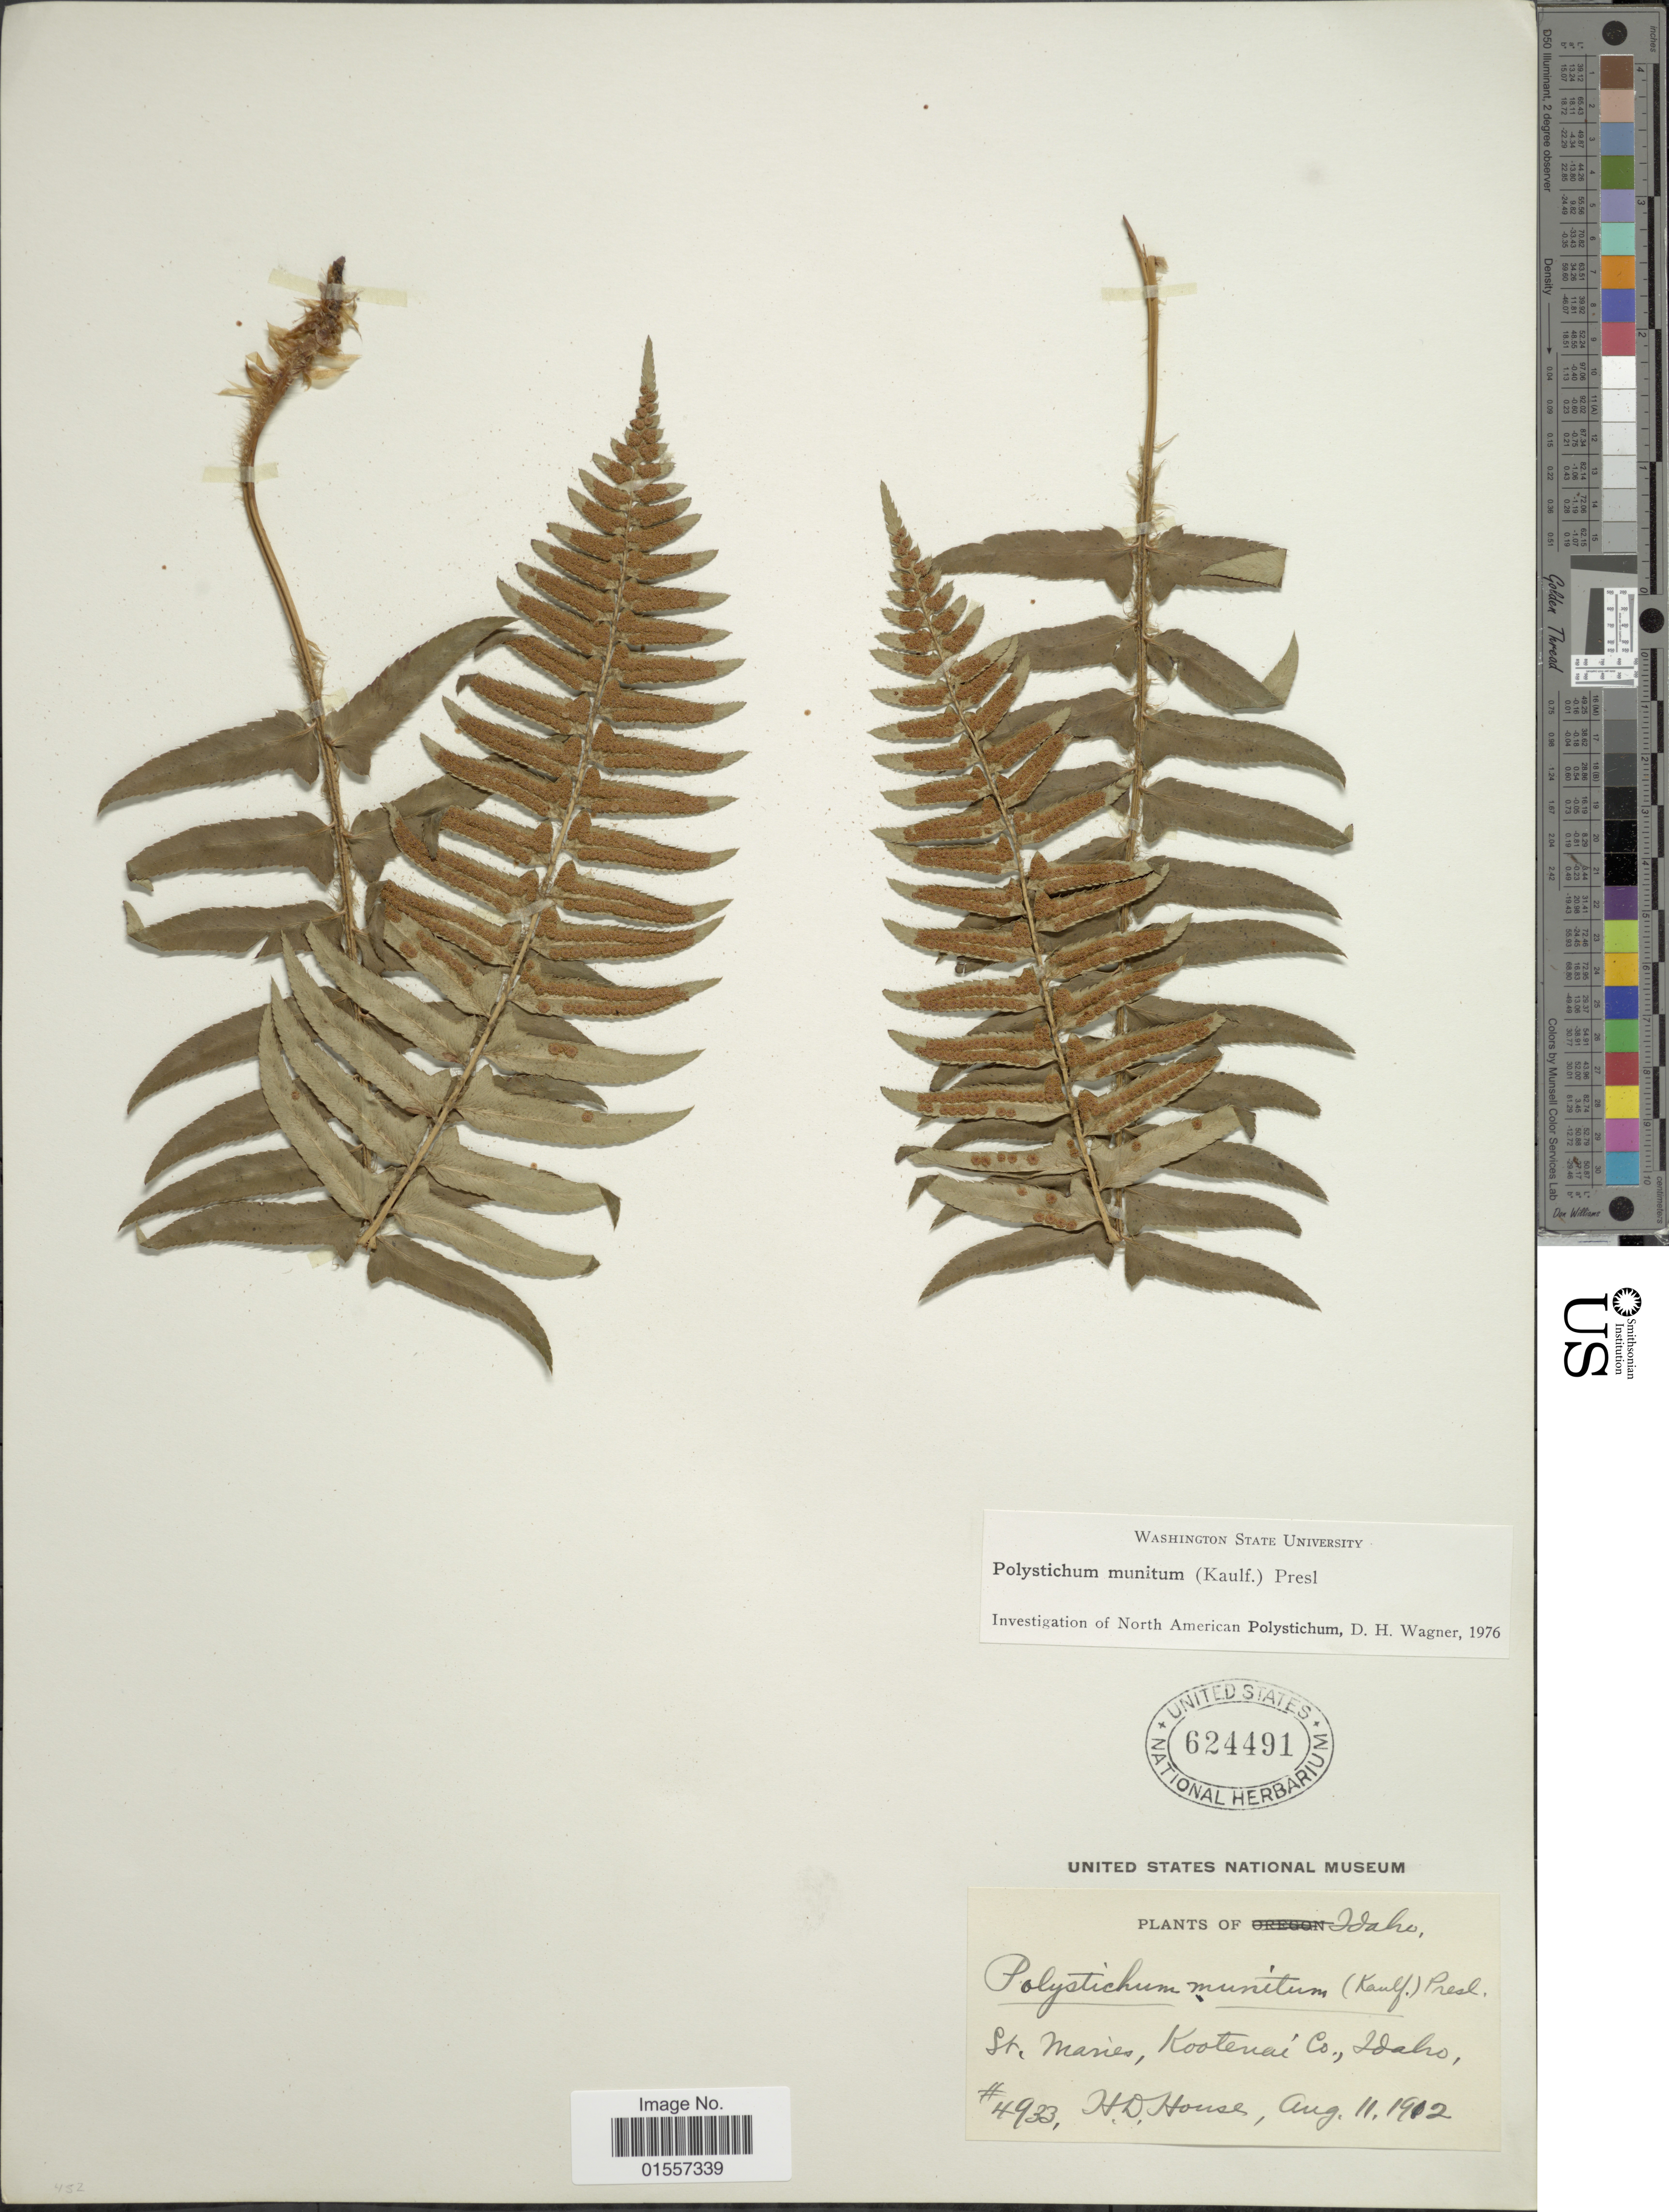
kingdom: Plantae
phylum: Tracheophyta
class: Polypodiopsida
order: Polypodiales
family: Dryopteridaceae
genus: Polystichum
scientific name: Polystichum munitum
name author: (Kaulf.) C. Presl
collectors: H. D. House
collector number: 4933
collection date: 1912-08-11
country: United States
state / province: Idaho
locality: St. Manes, Kootenai Co.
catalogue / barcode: US 624491